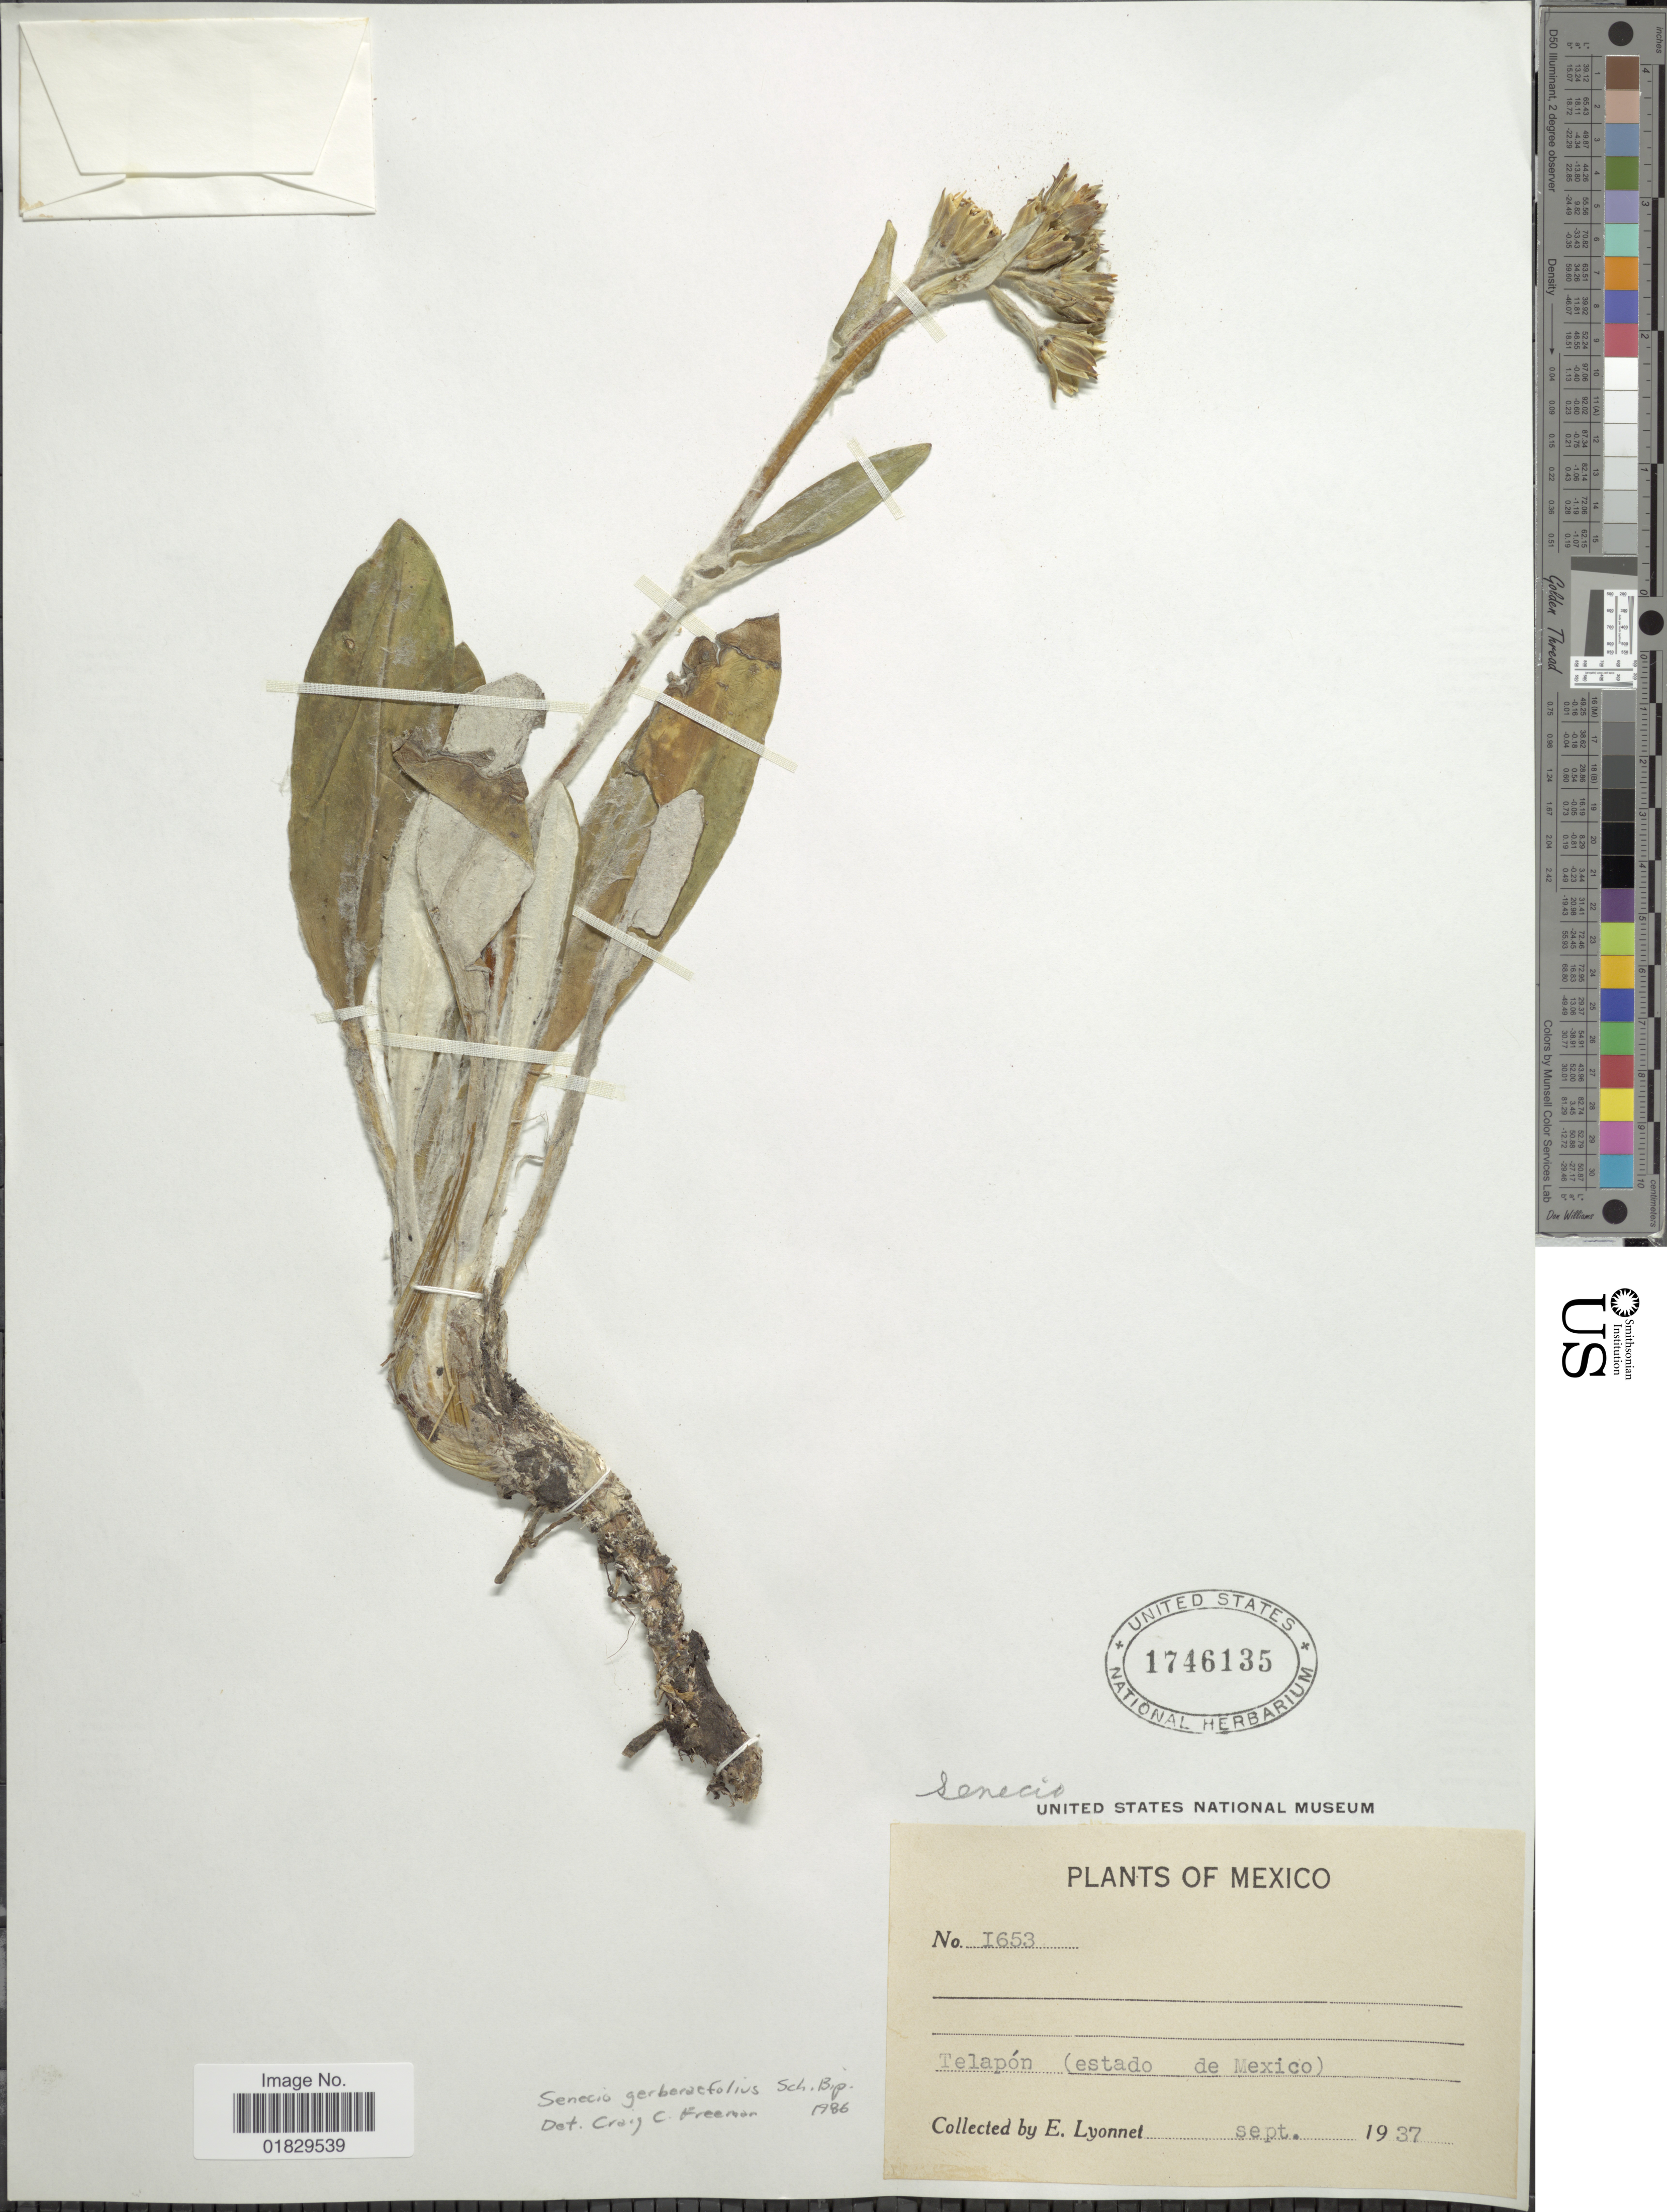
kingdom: Plantae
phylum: Tracheophyta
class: Magnoliopsida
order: Asterales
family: Asteraceae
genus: Robinsonecio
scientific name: Robinsonecio gerberifolius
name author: (Sch. Bip. ex Hemsl.) T.M. Barkley &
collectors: E. Lyonnet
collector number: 1653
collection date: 1937-09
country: Mexico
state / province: México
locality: Telapón (estado de Mexico)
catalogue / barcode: US 1746135